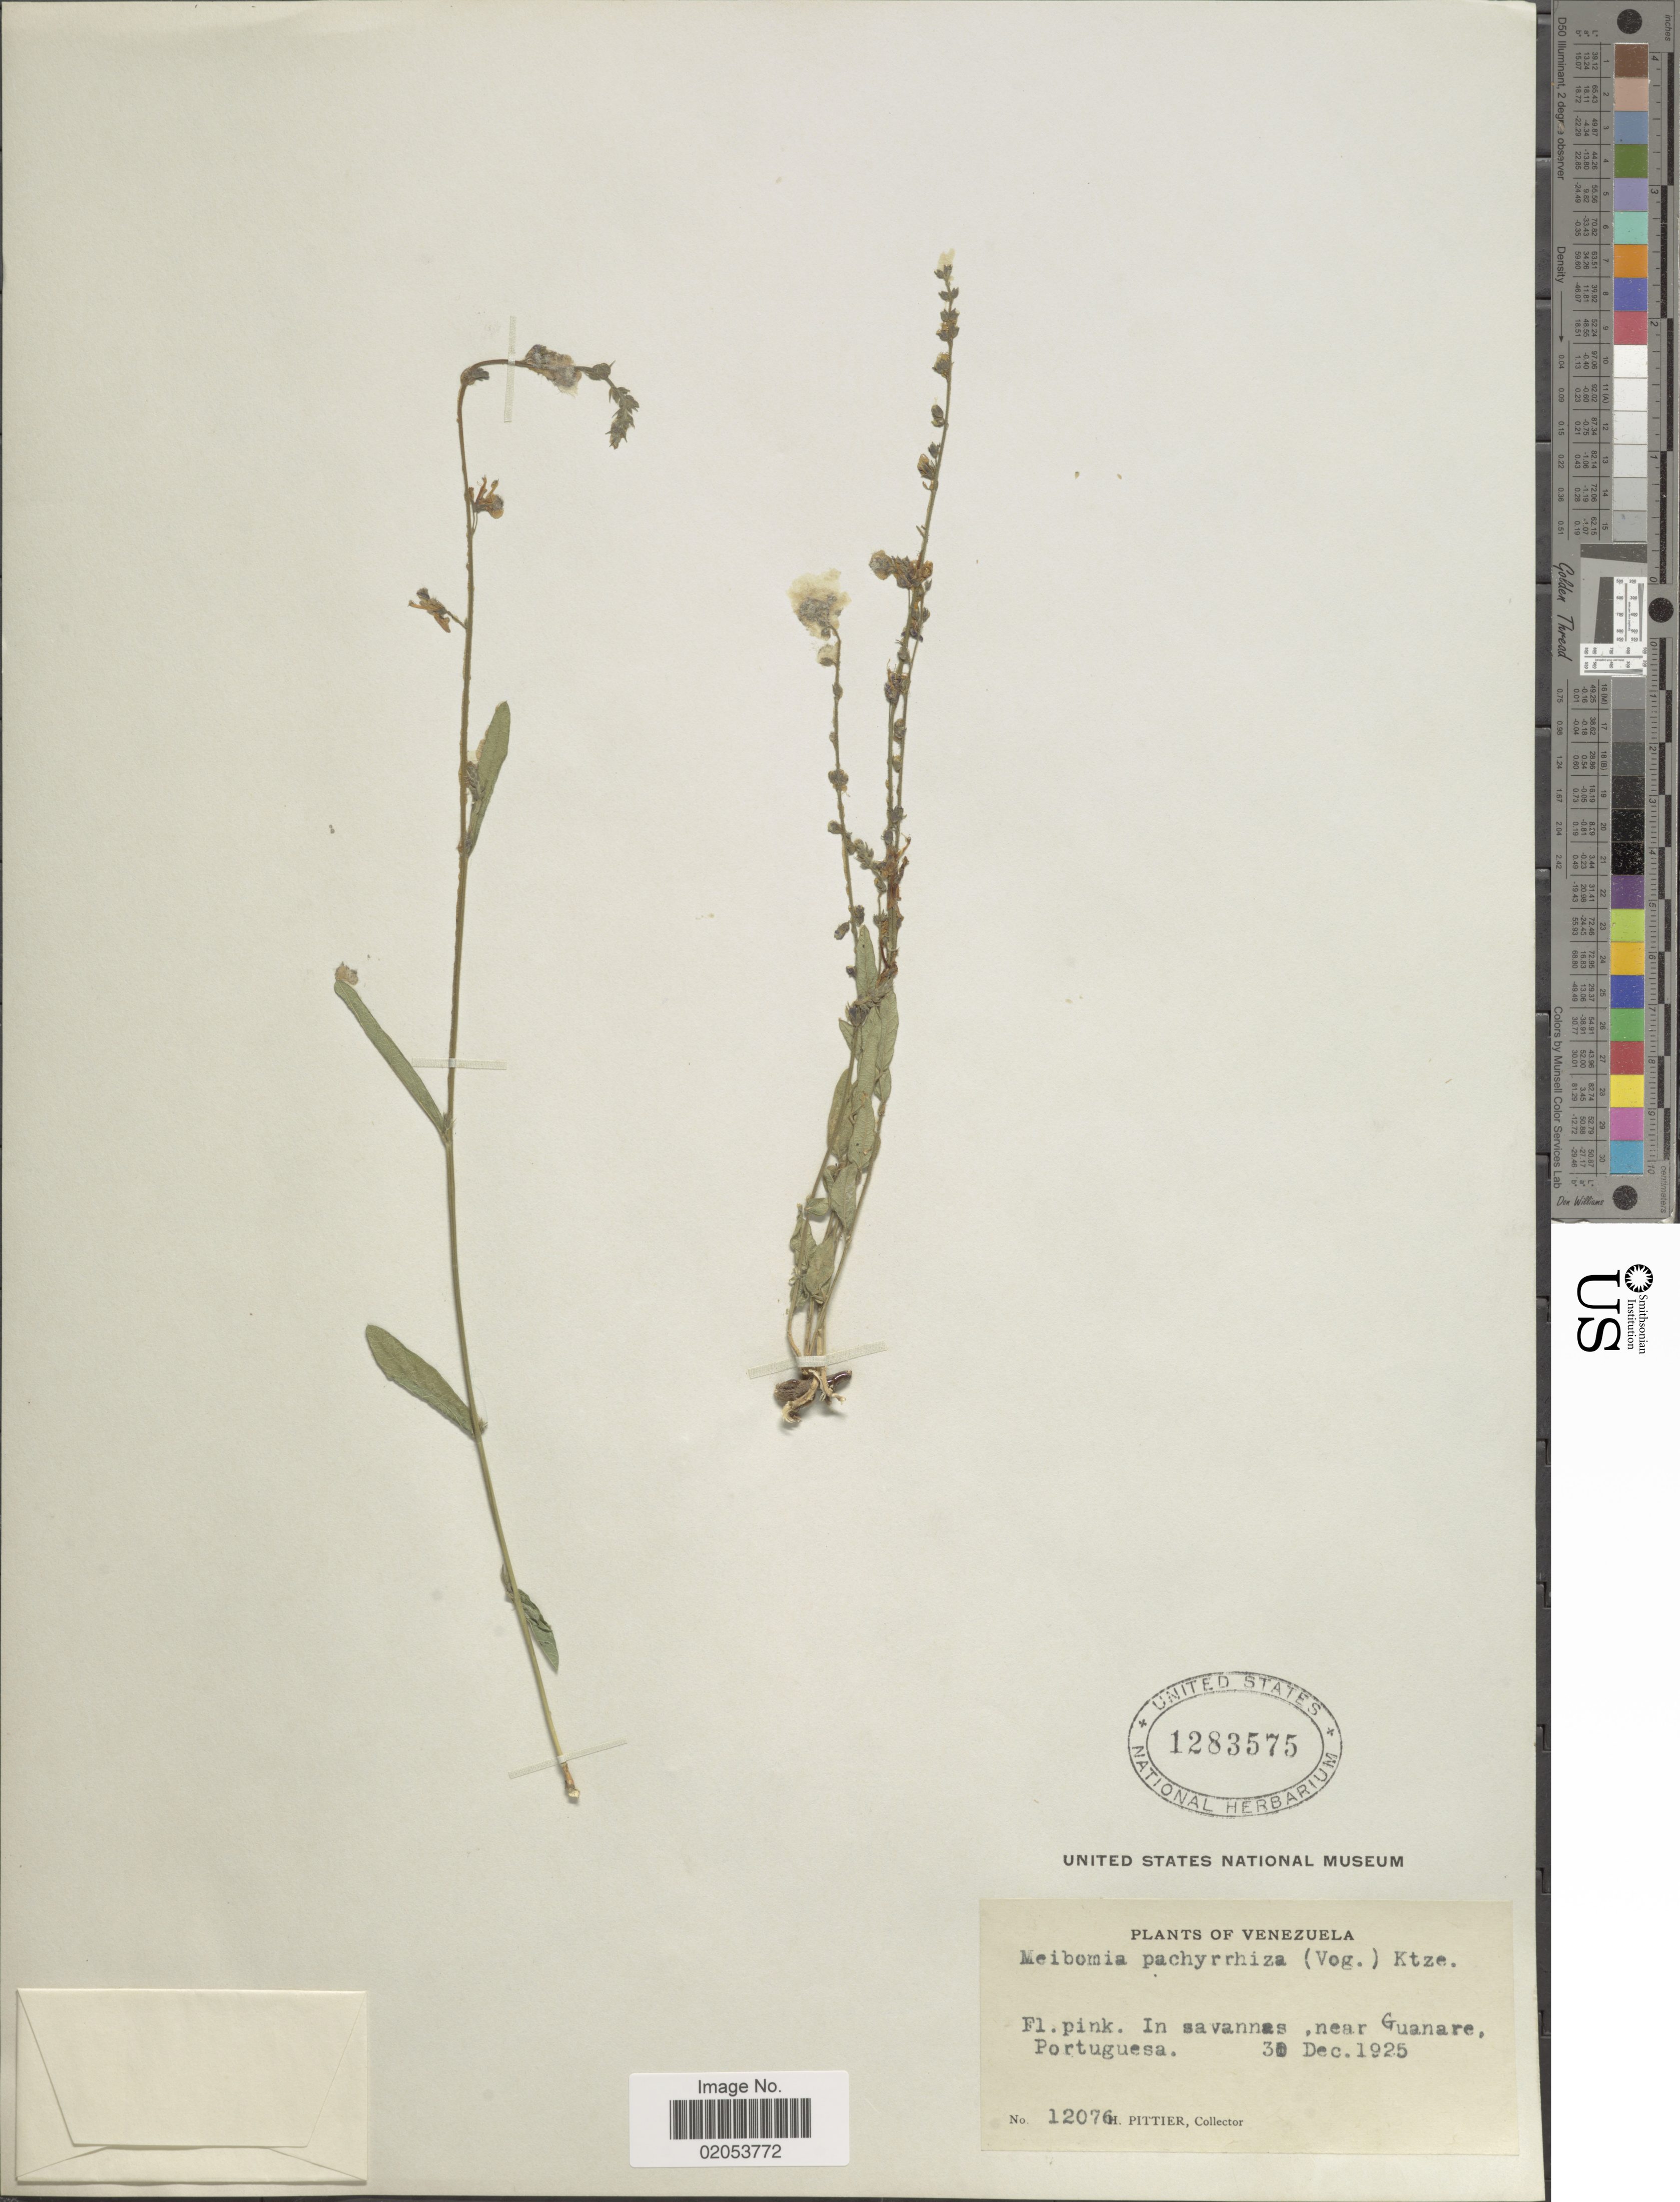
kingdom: Plantae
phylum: Tracheophyta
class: Magnoliopsida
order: Fabales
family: Fabaceae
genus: Desmodium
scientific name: Desmodium pachyrrhizum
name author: Vogel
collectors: H. F. Pittier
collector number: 12076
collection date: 1925-12-30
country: Venezuela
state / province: Portuguesa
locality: In savannas, near Guanare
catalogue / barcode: US 1283575